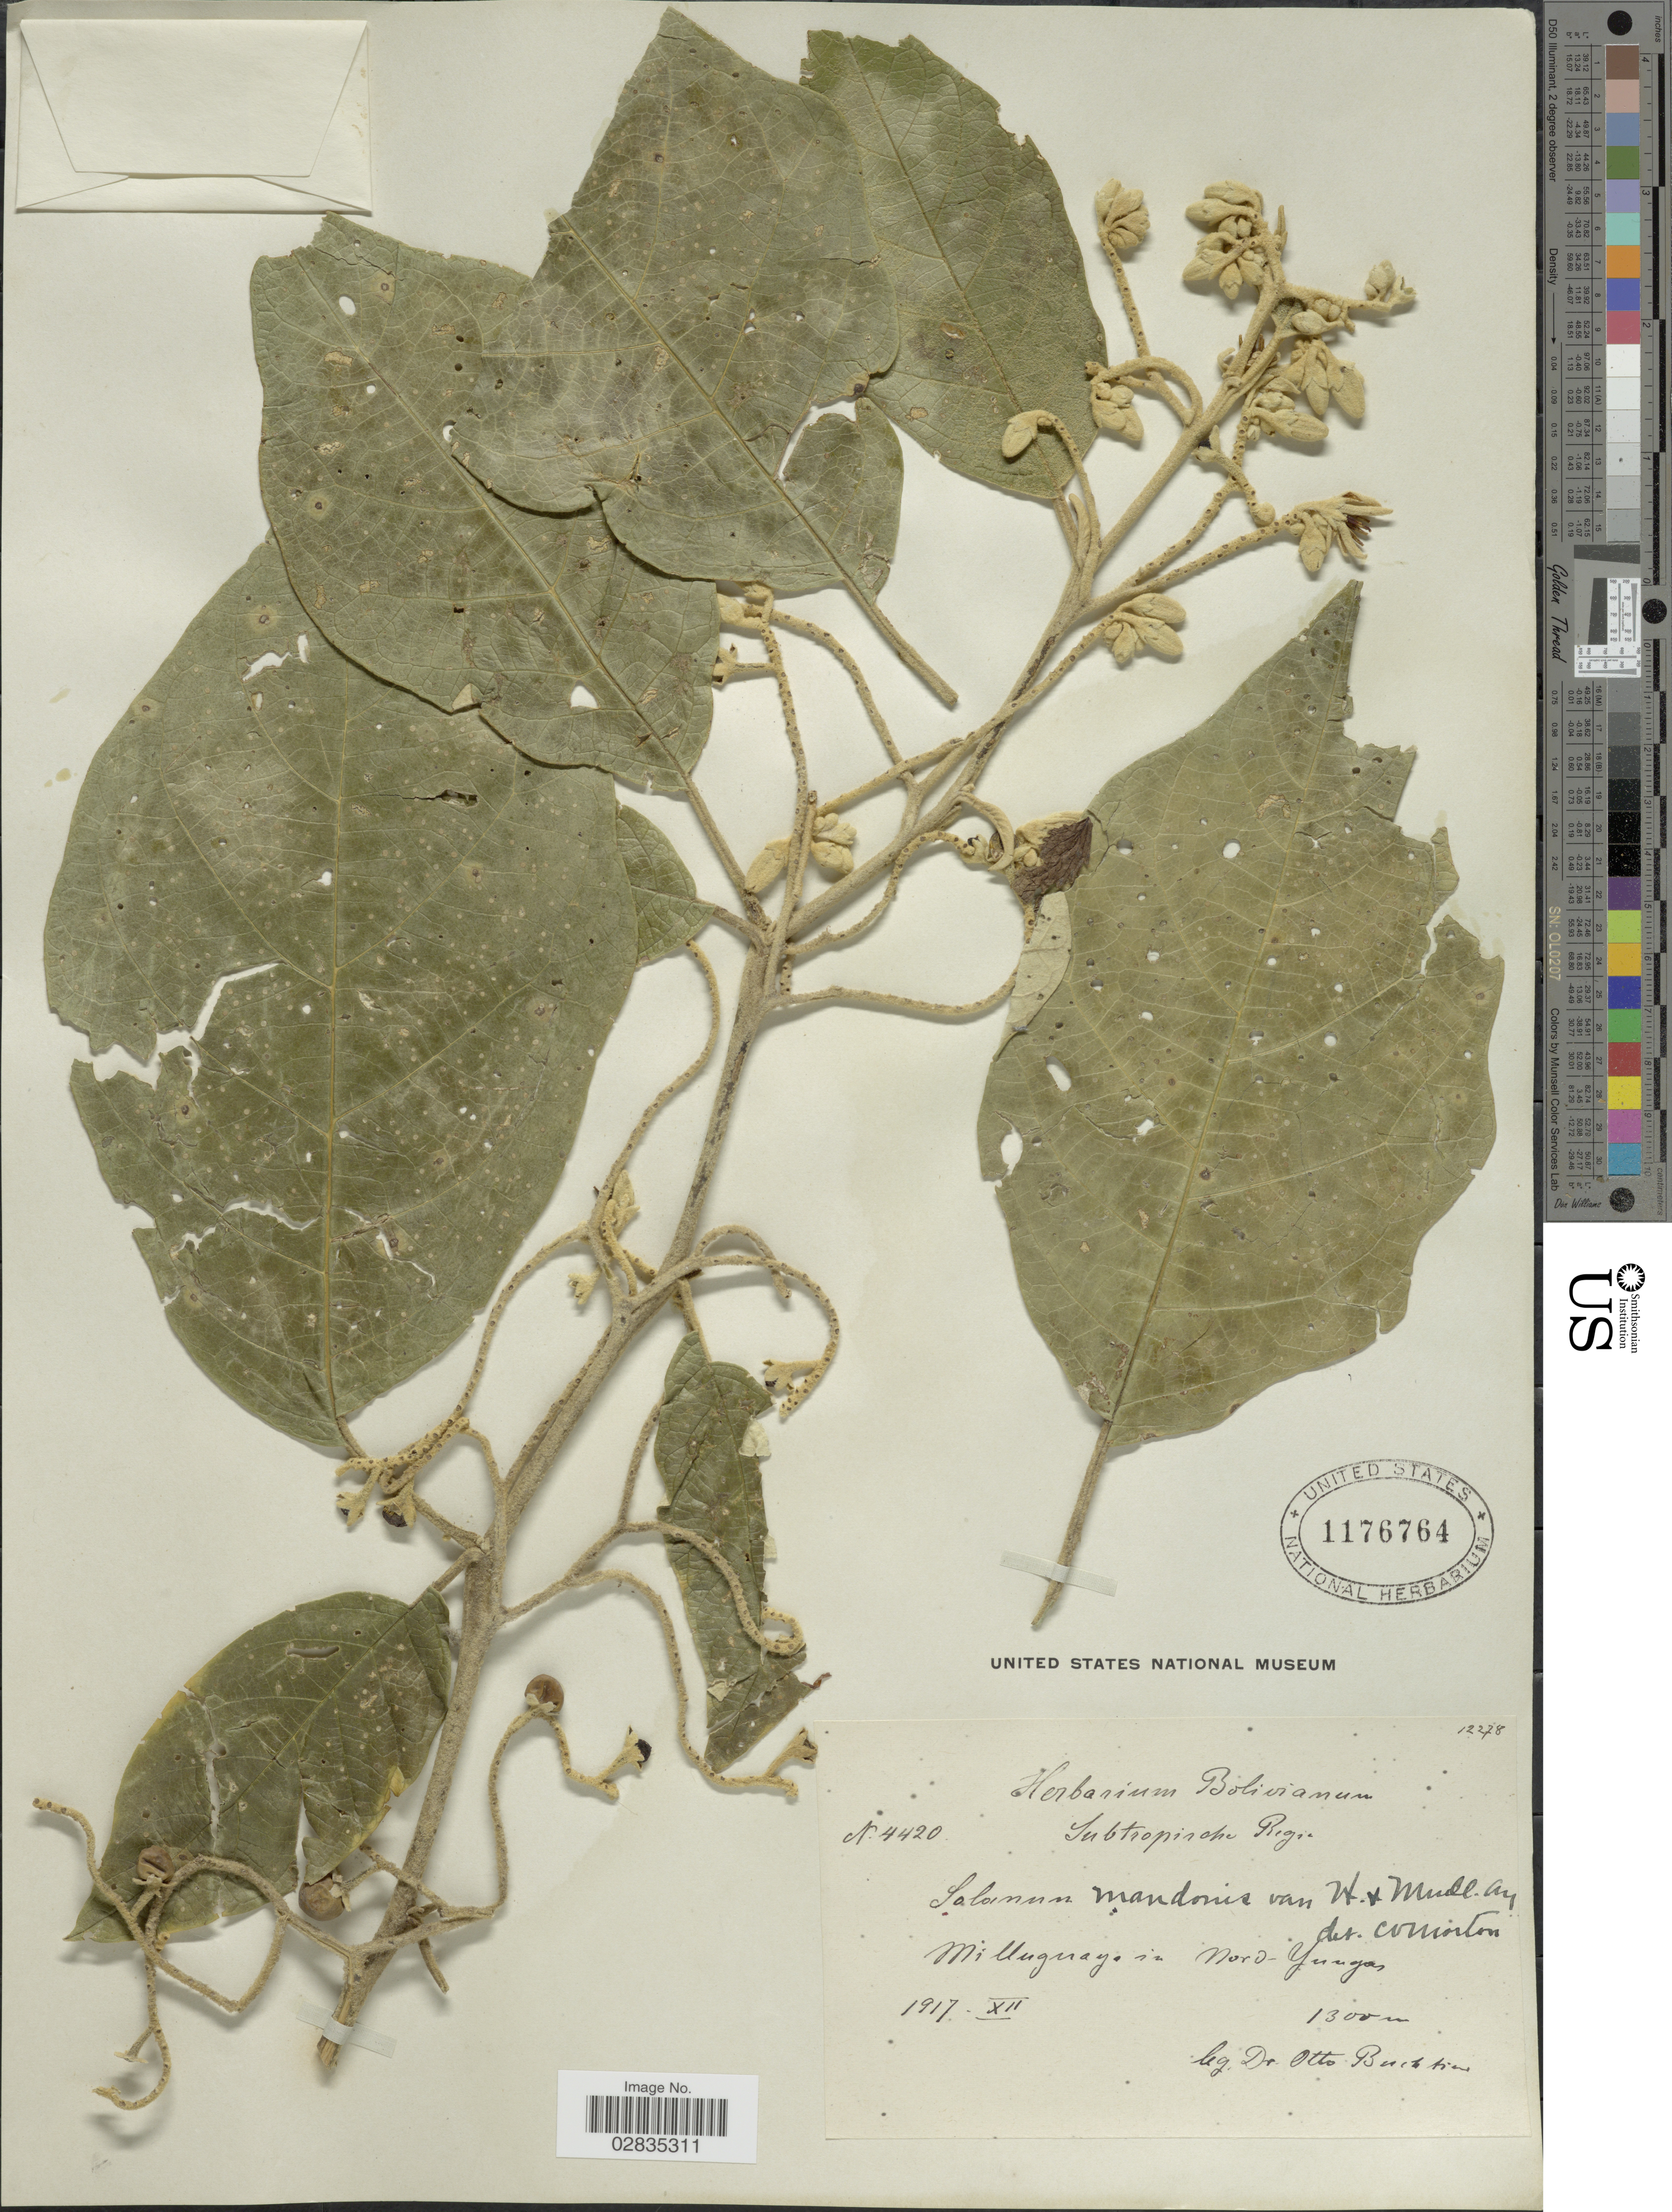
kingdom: Plantae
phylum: Tracheophyta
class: Magnoliopsida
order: Solanales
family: Solanaceae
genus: Solanum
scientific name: Solanum albidum var. chulumani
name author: (Dunal) M. Nee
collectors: O. Buchtien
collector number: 4420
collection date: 1917-11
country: Bolivia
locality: Milluguaya in Nord-Yungas.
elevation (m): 1300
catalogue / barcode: US 1176764